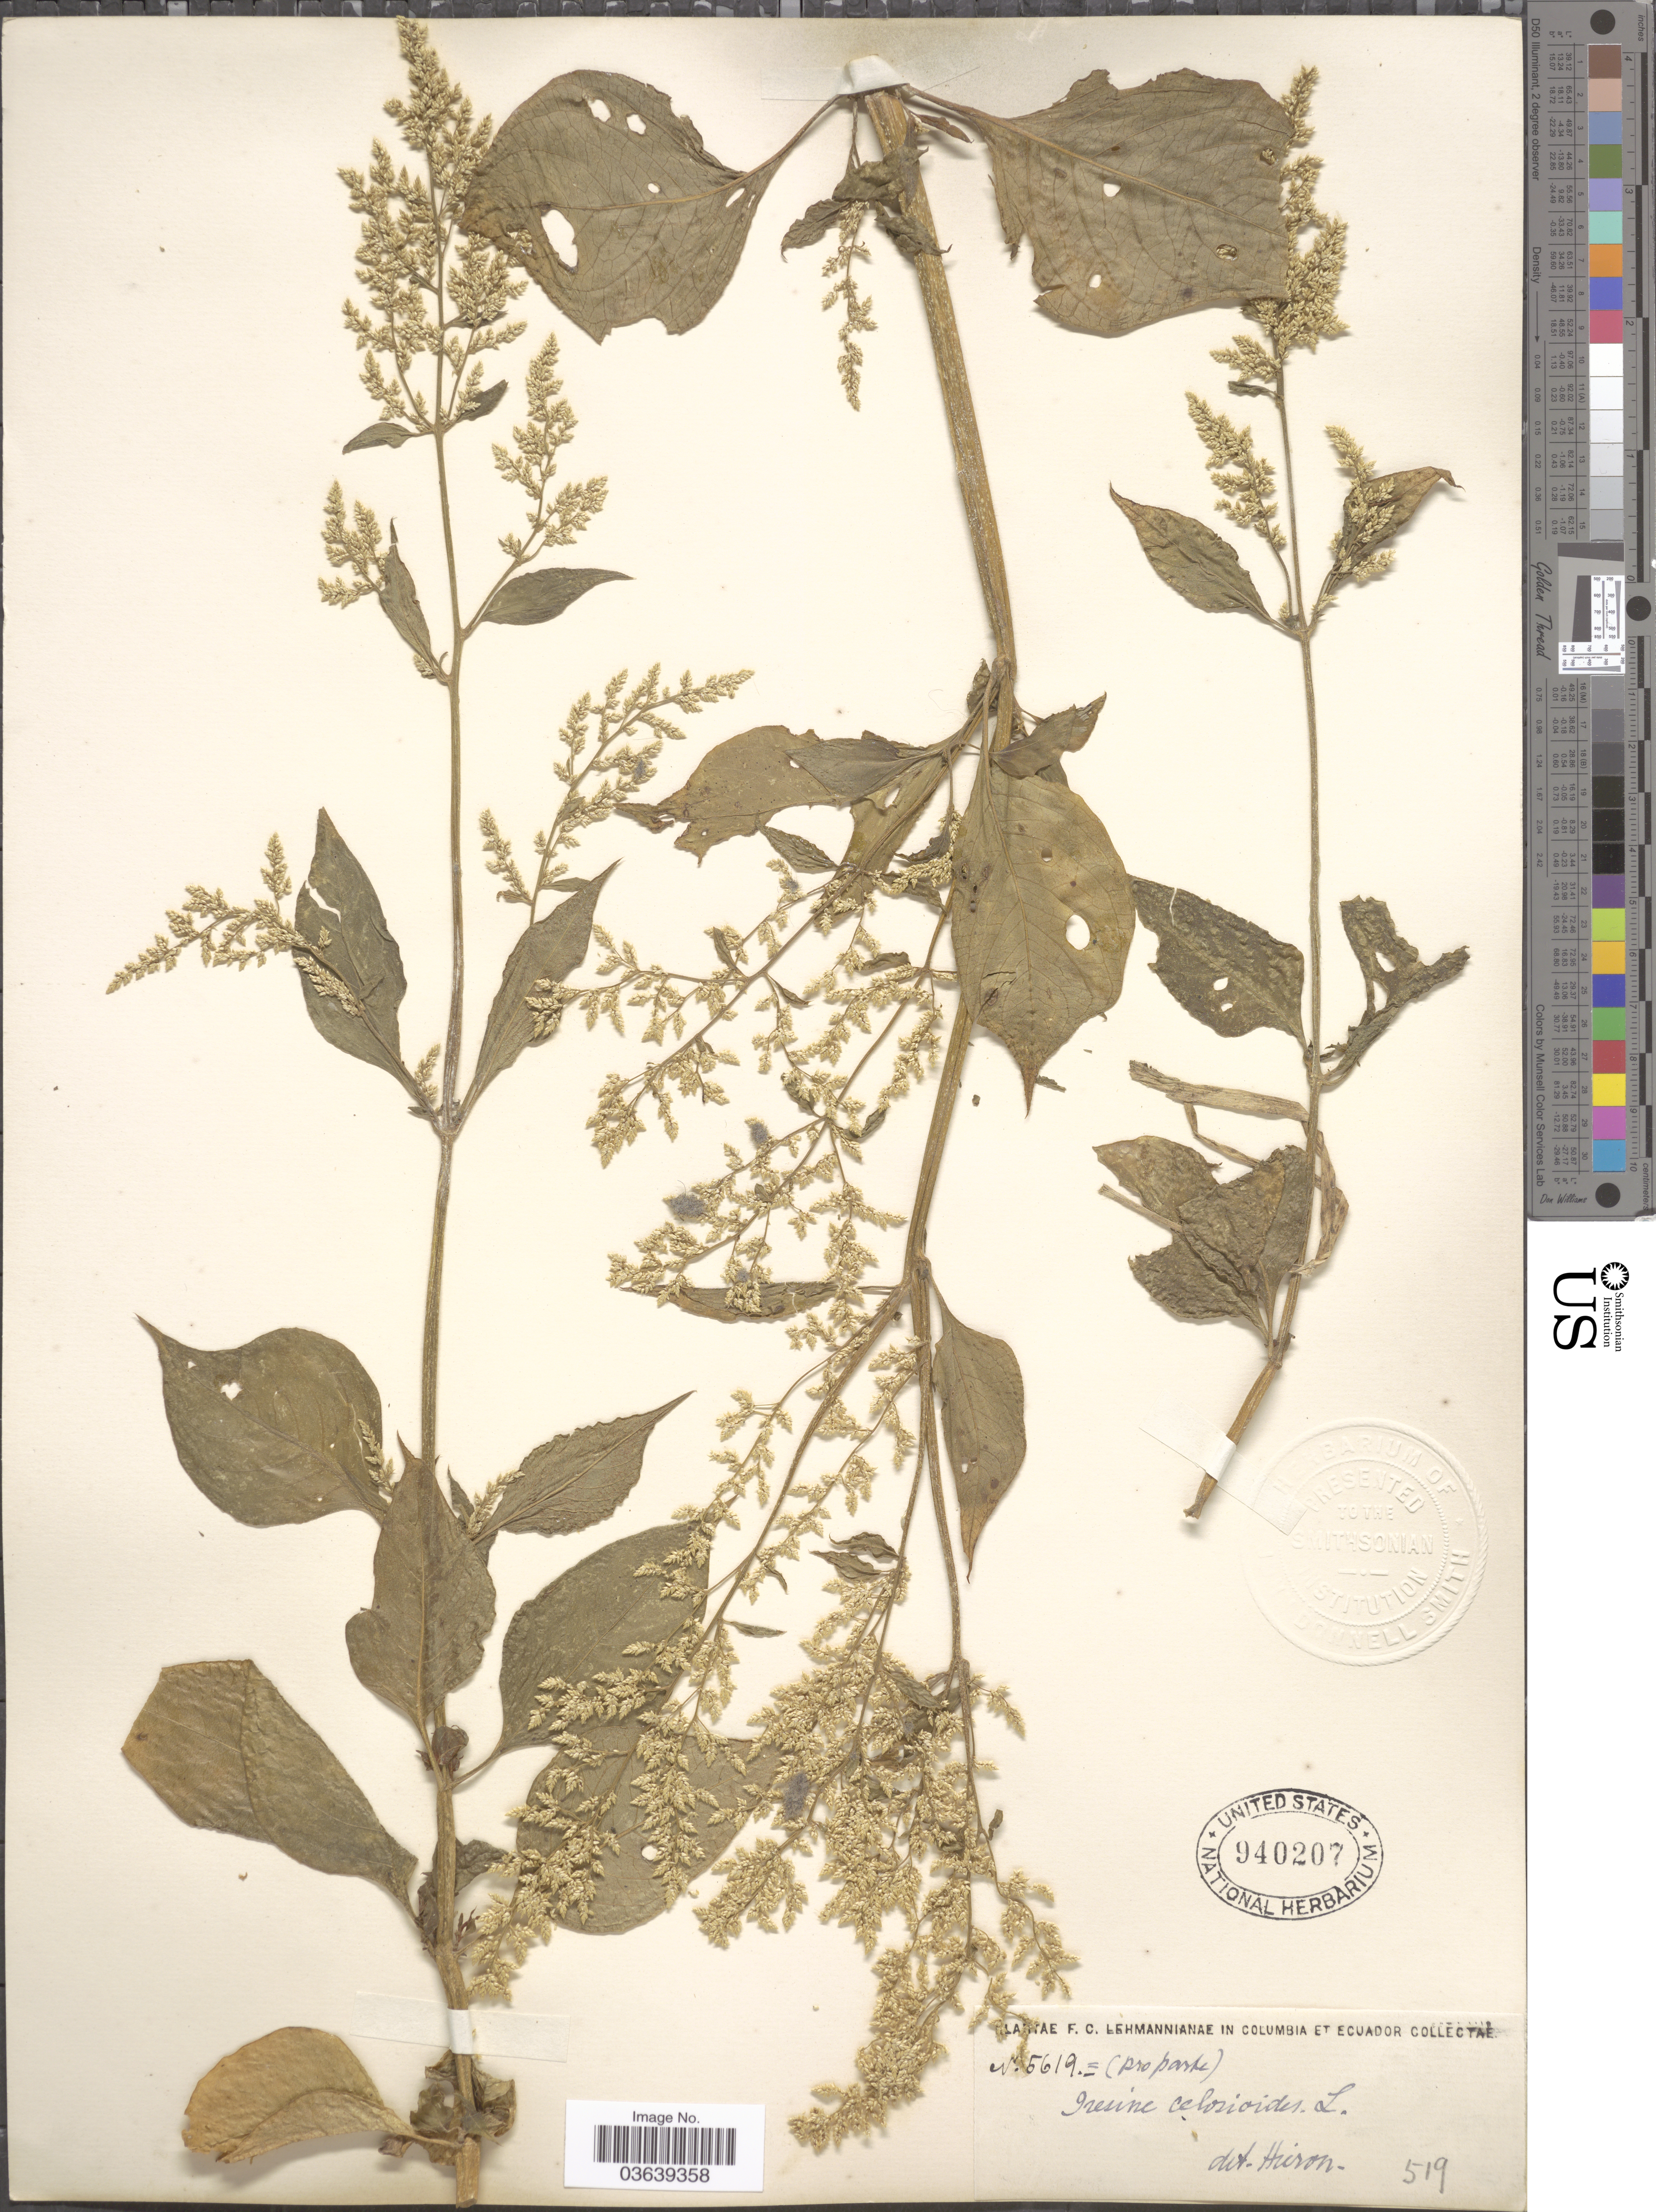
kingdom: Plantae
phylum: Tracheophyta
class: Magnoliopsida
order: Caryophyllales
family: Amaranthaceae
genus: Iresine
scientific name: Iresine celosia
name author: L.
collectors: F. C. Lehmann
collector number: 5619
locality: In Columbia et Ecuador.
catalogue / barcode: US 940207